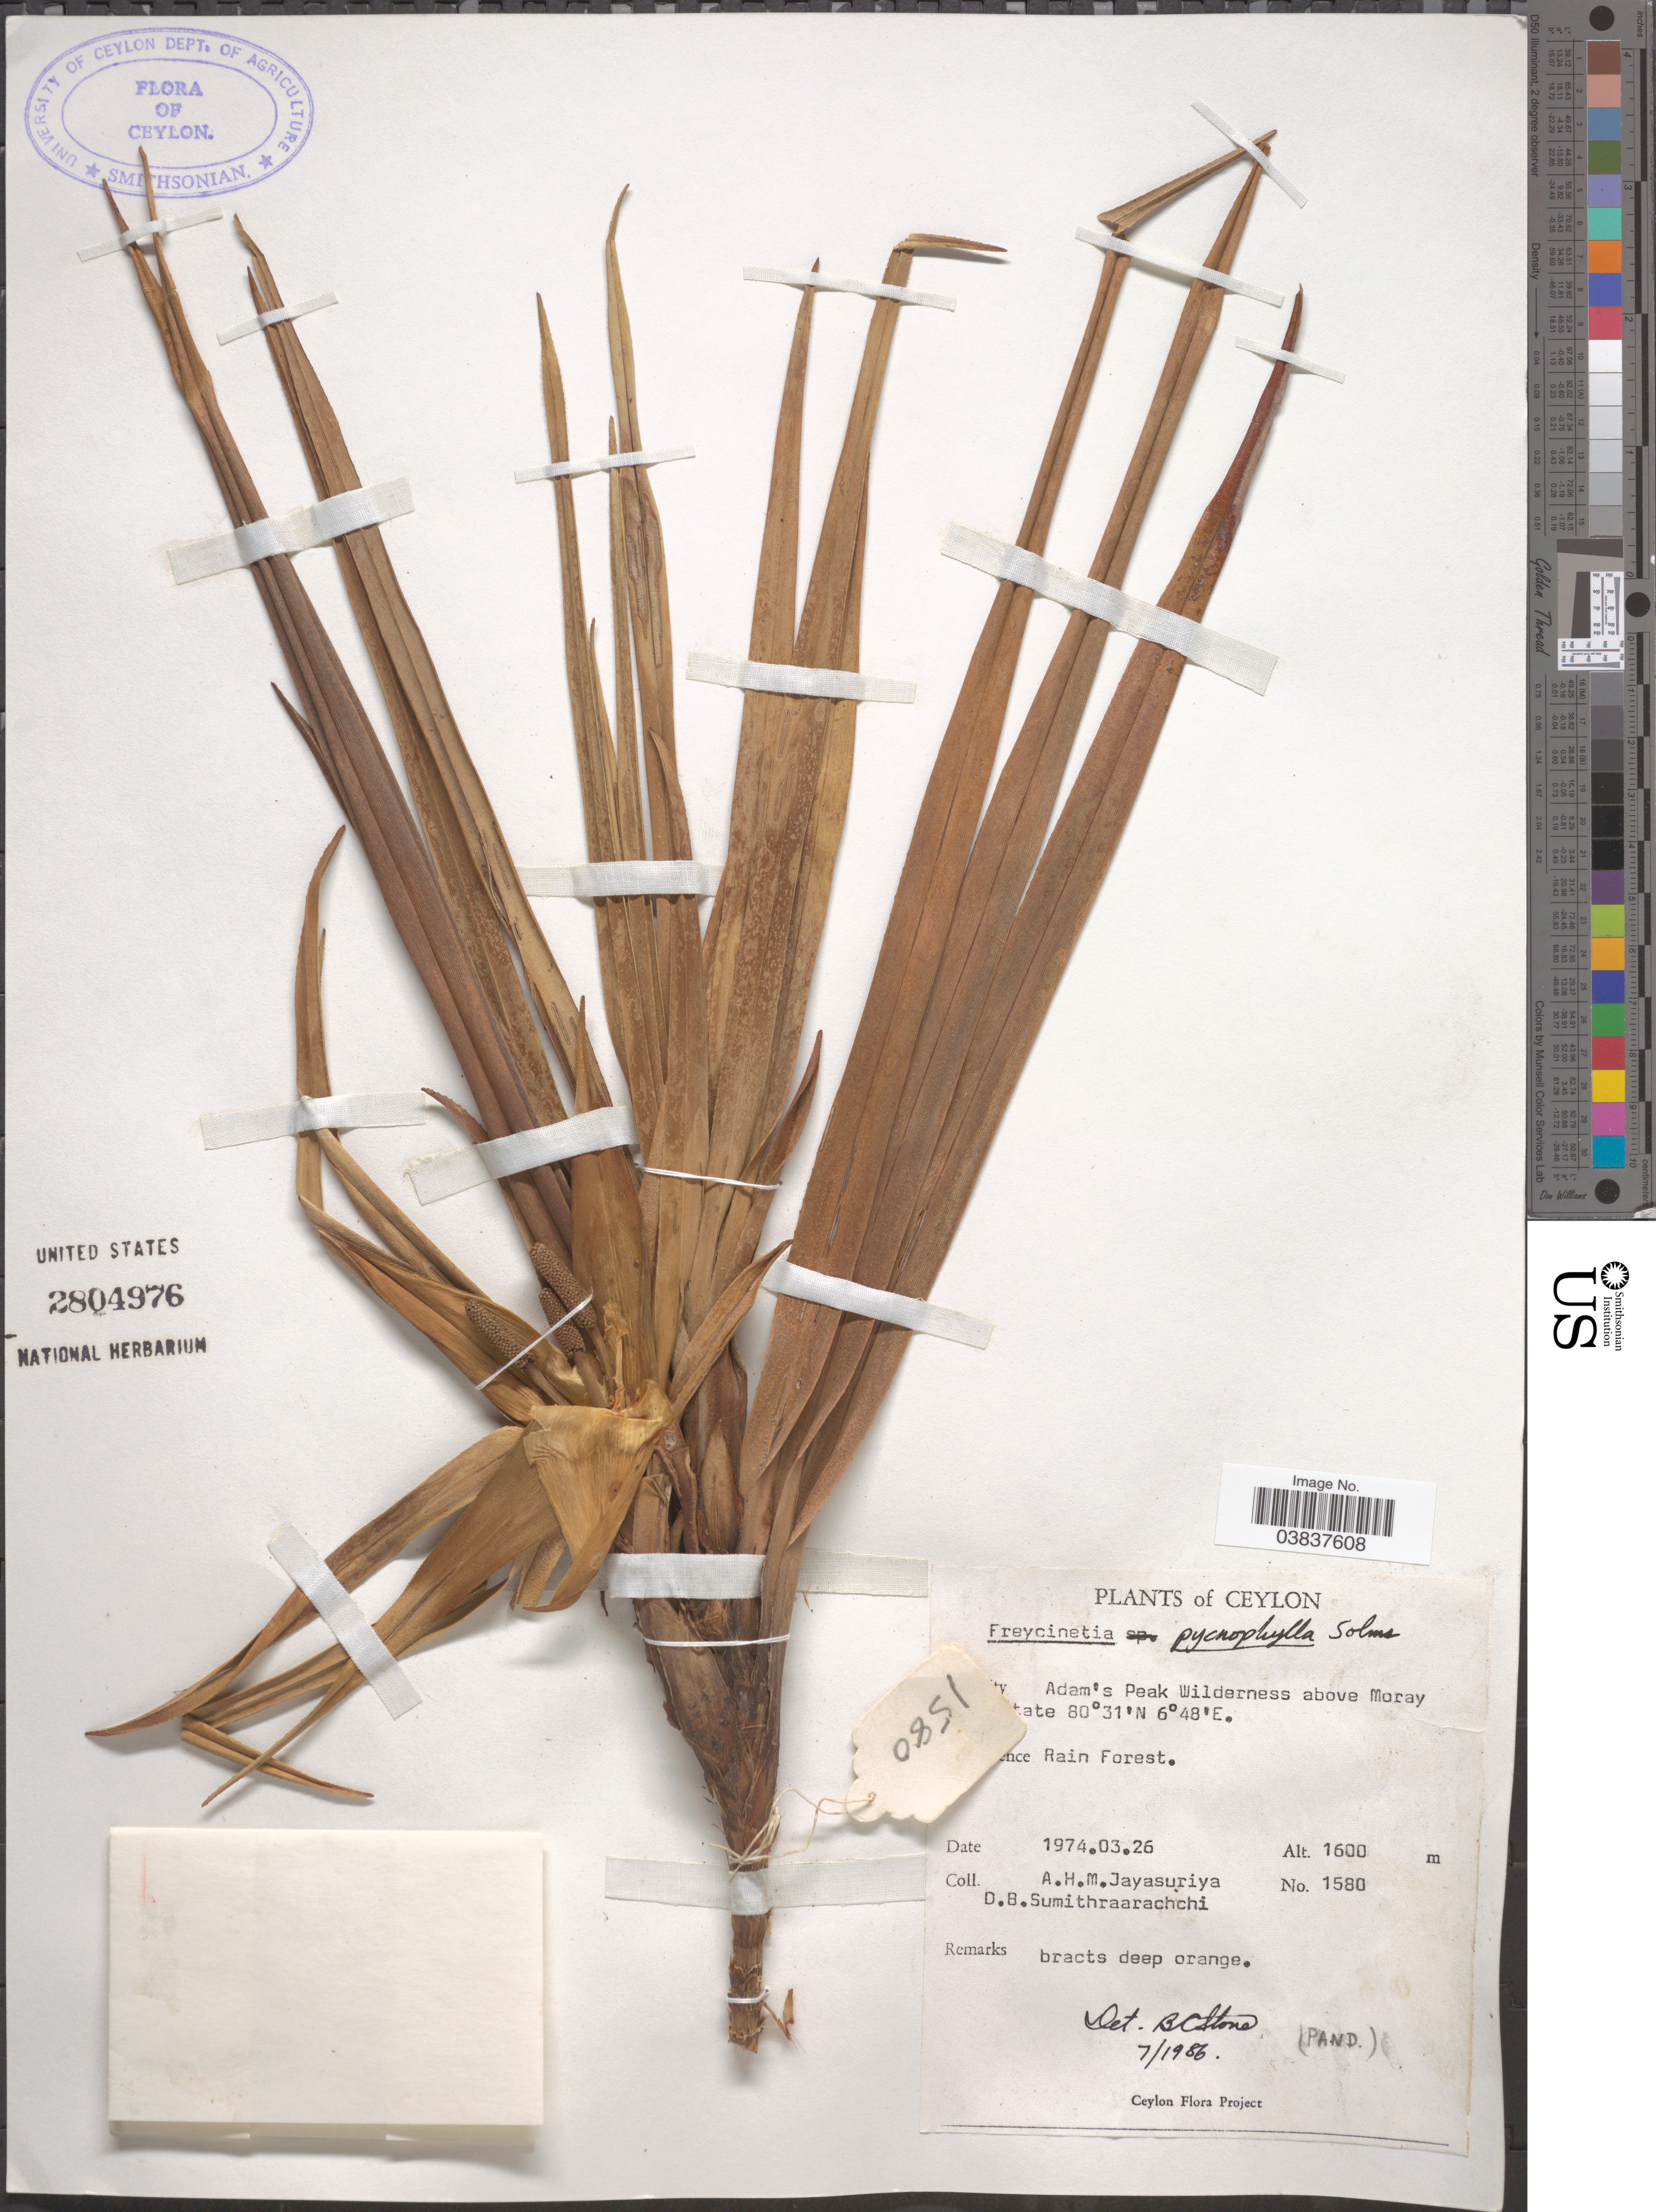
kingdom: Plantae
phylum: Tracheophyta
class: Liliopsida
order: Pandanales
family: Pandanaceae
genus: Freycinetia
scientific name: Freycinetia pycnocephala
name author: Solms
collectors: A. Jayasuriya & D. B. Sumithraarachchi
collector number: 1580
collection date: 1974-03-26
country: Sri Lanka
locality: Ceylon. Adam's Peak Wilderness above Moray [illegible text]tate.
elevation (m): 1600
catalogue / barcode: US 2804976